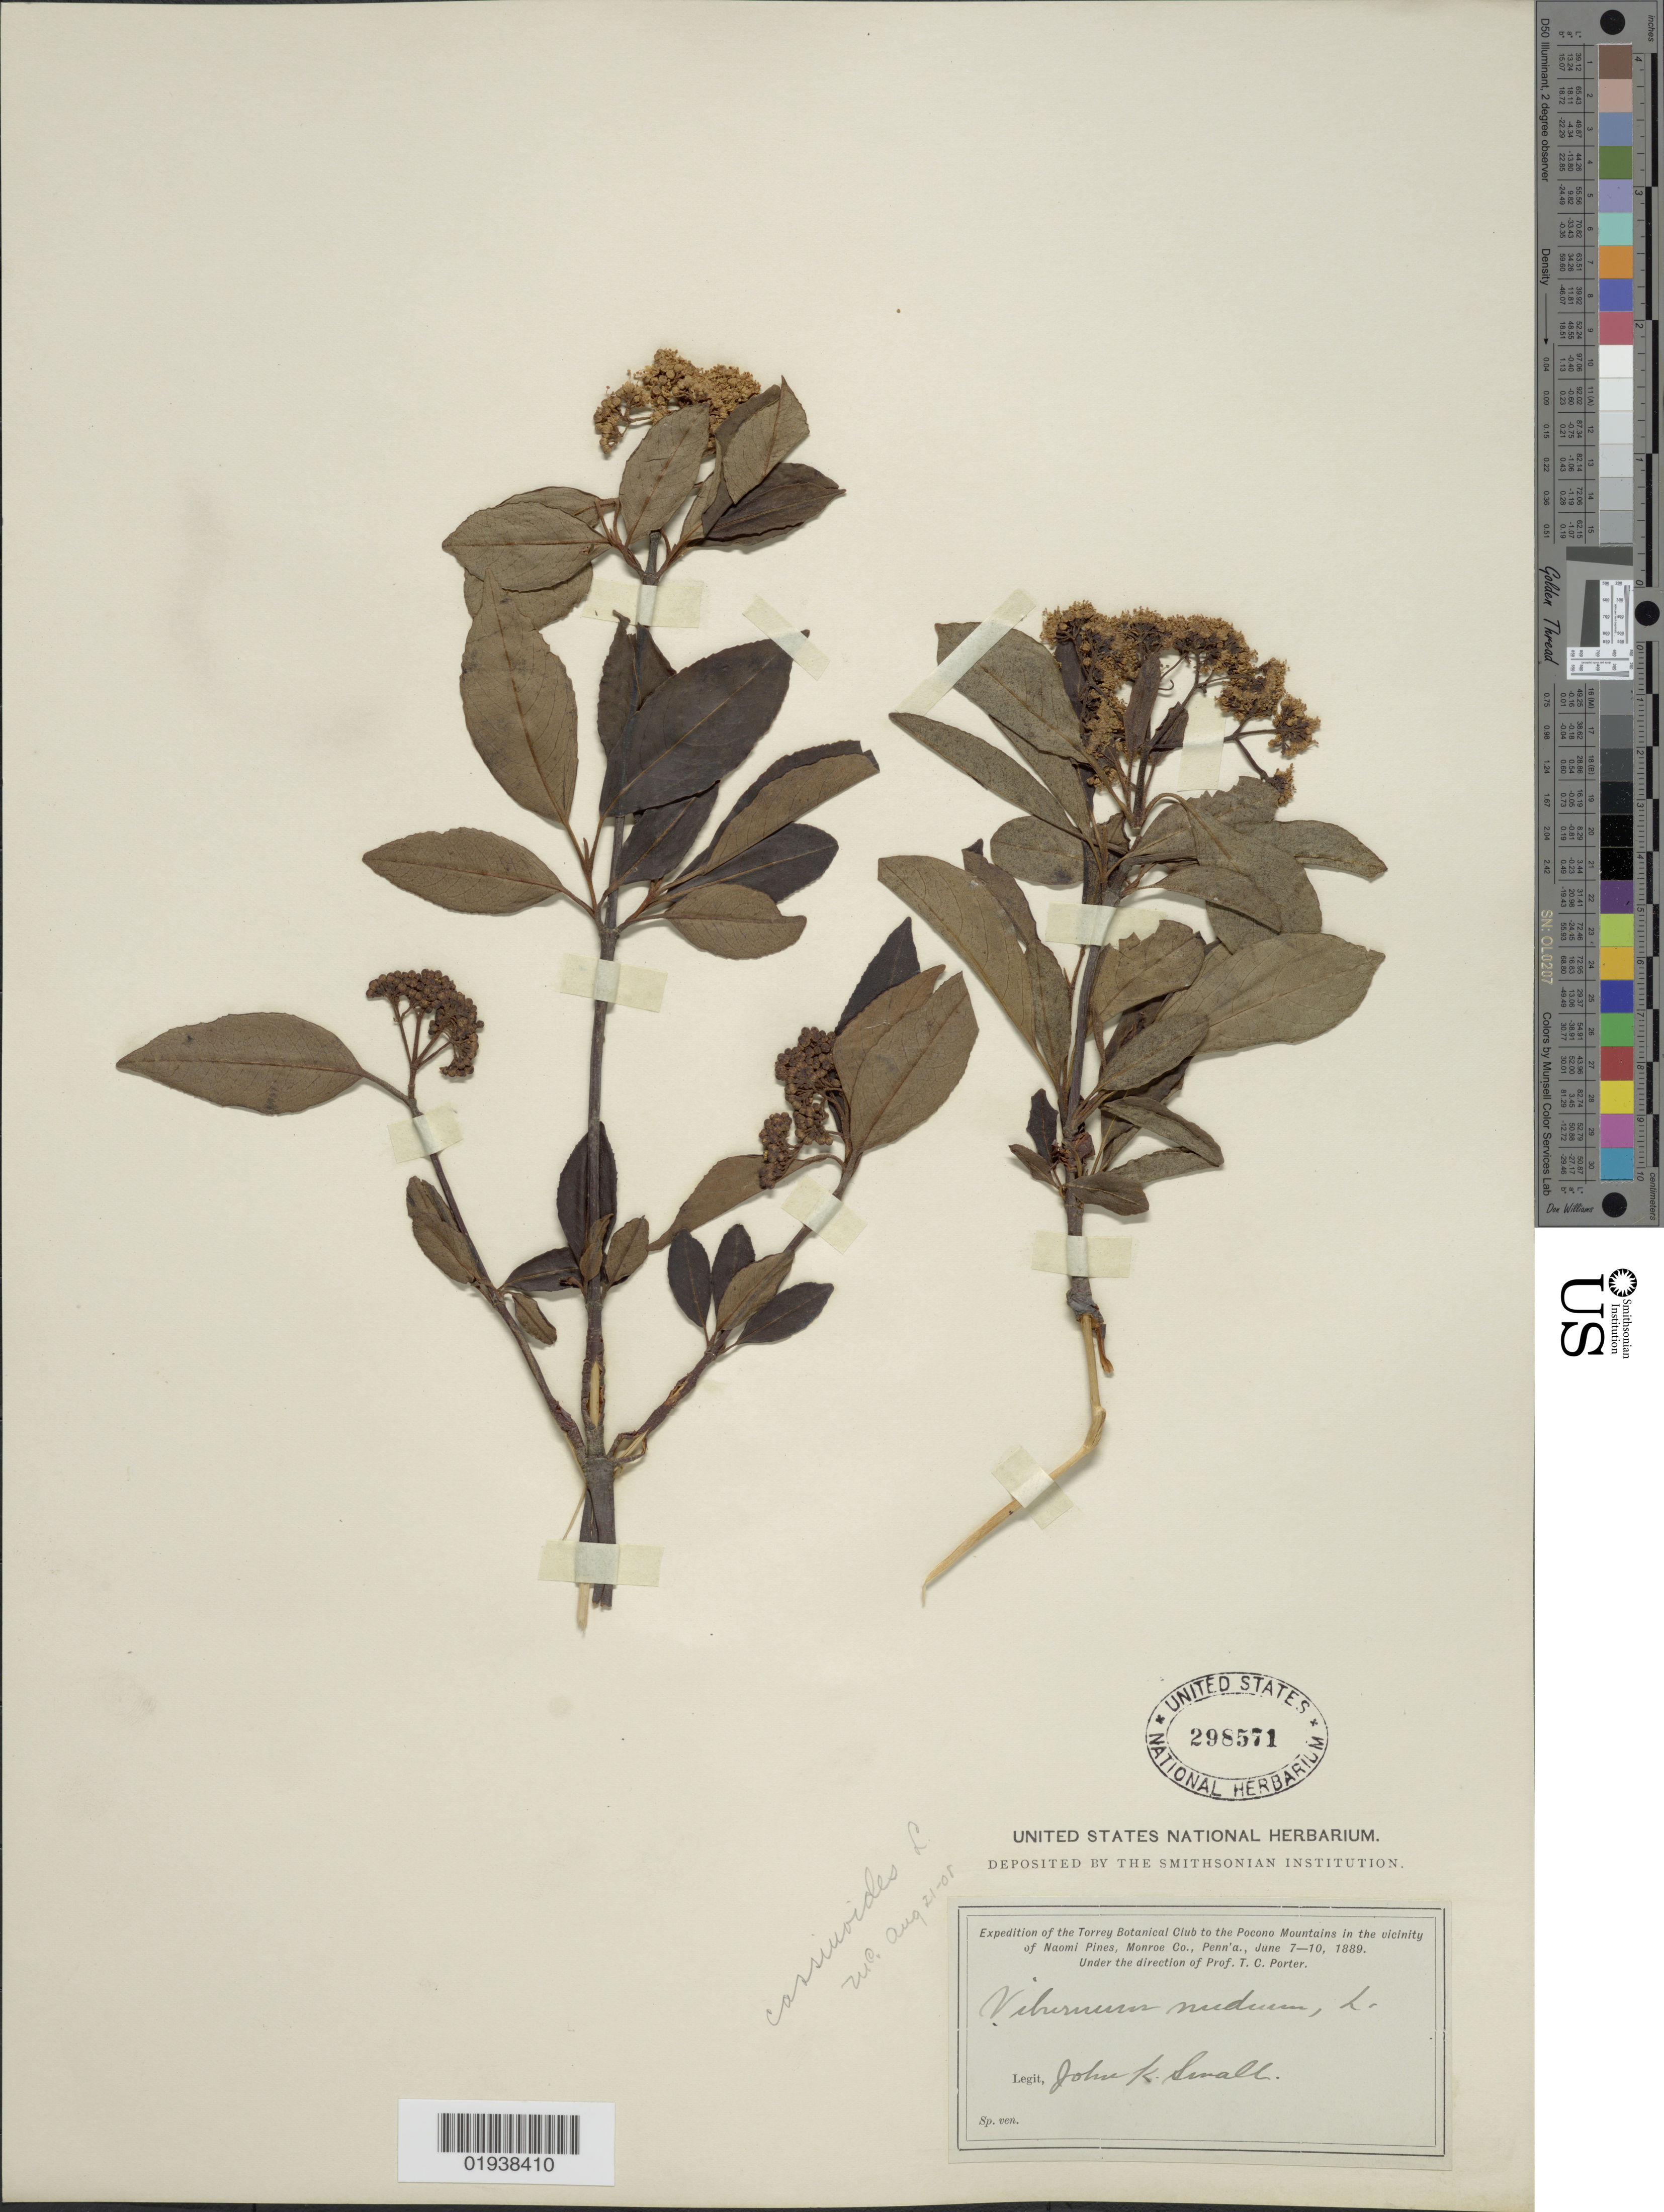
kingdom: Plantae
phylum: Tracheophyta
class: Magnoliopsida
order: Dipsacales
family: Viburnaceae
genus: Viburnum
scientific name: Viburnum cassinoides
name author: L.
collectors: J. K. Small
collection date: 1889-06-07/1889-06-10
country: United States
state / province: Pennsylvania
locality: The Pocono Mountains in the vicinity of Naomi Pines, Monroe Co.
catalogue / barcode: US 298571